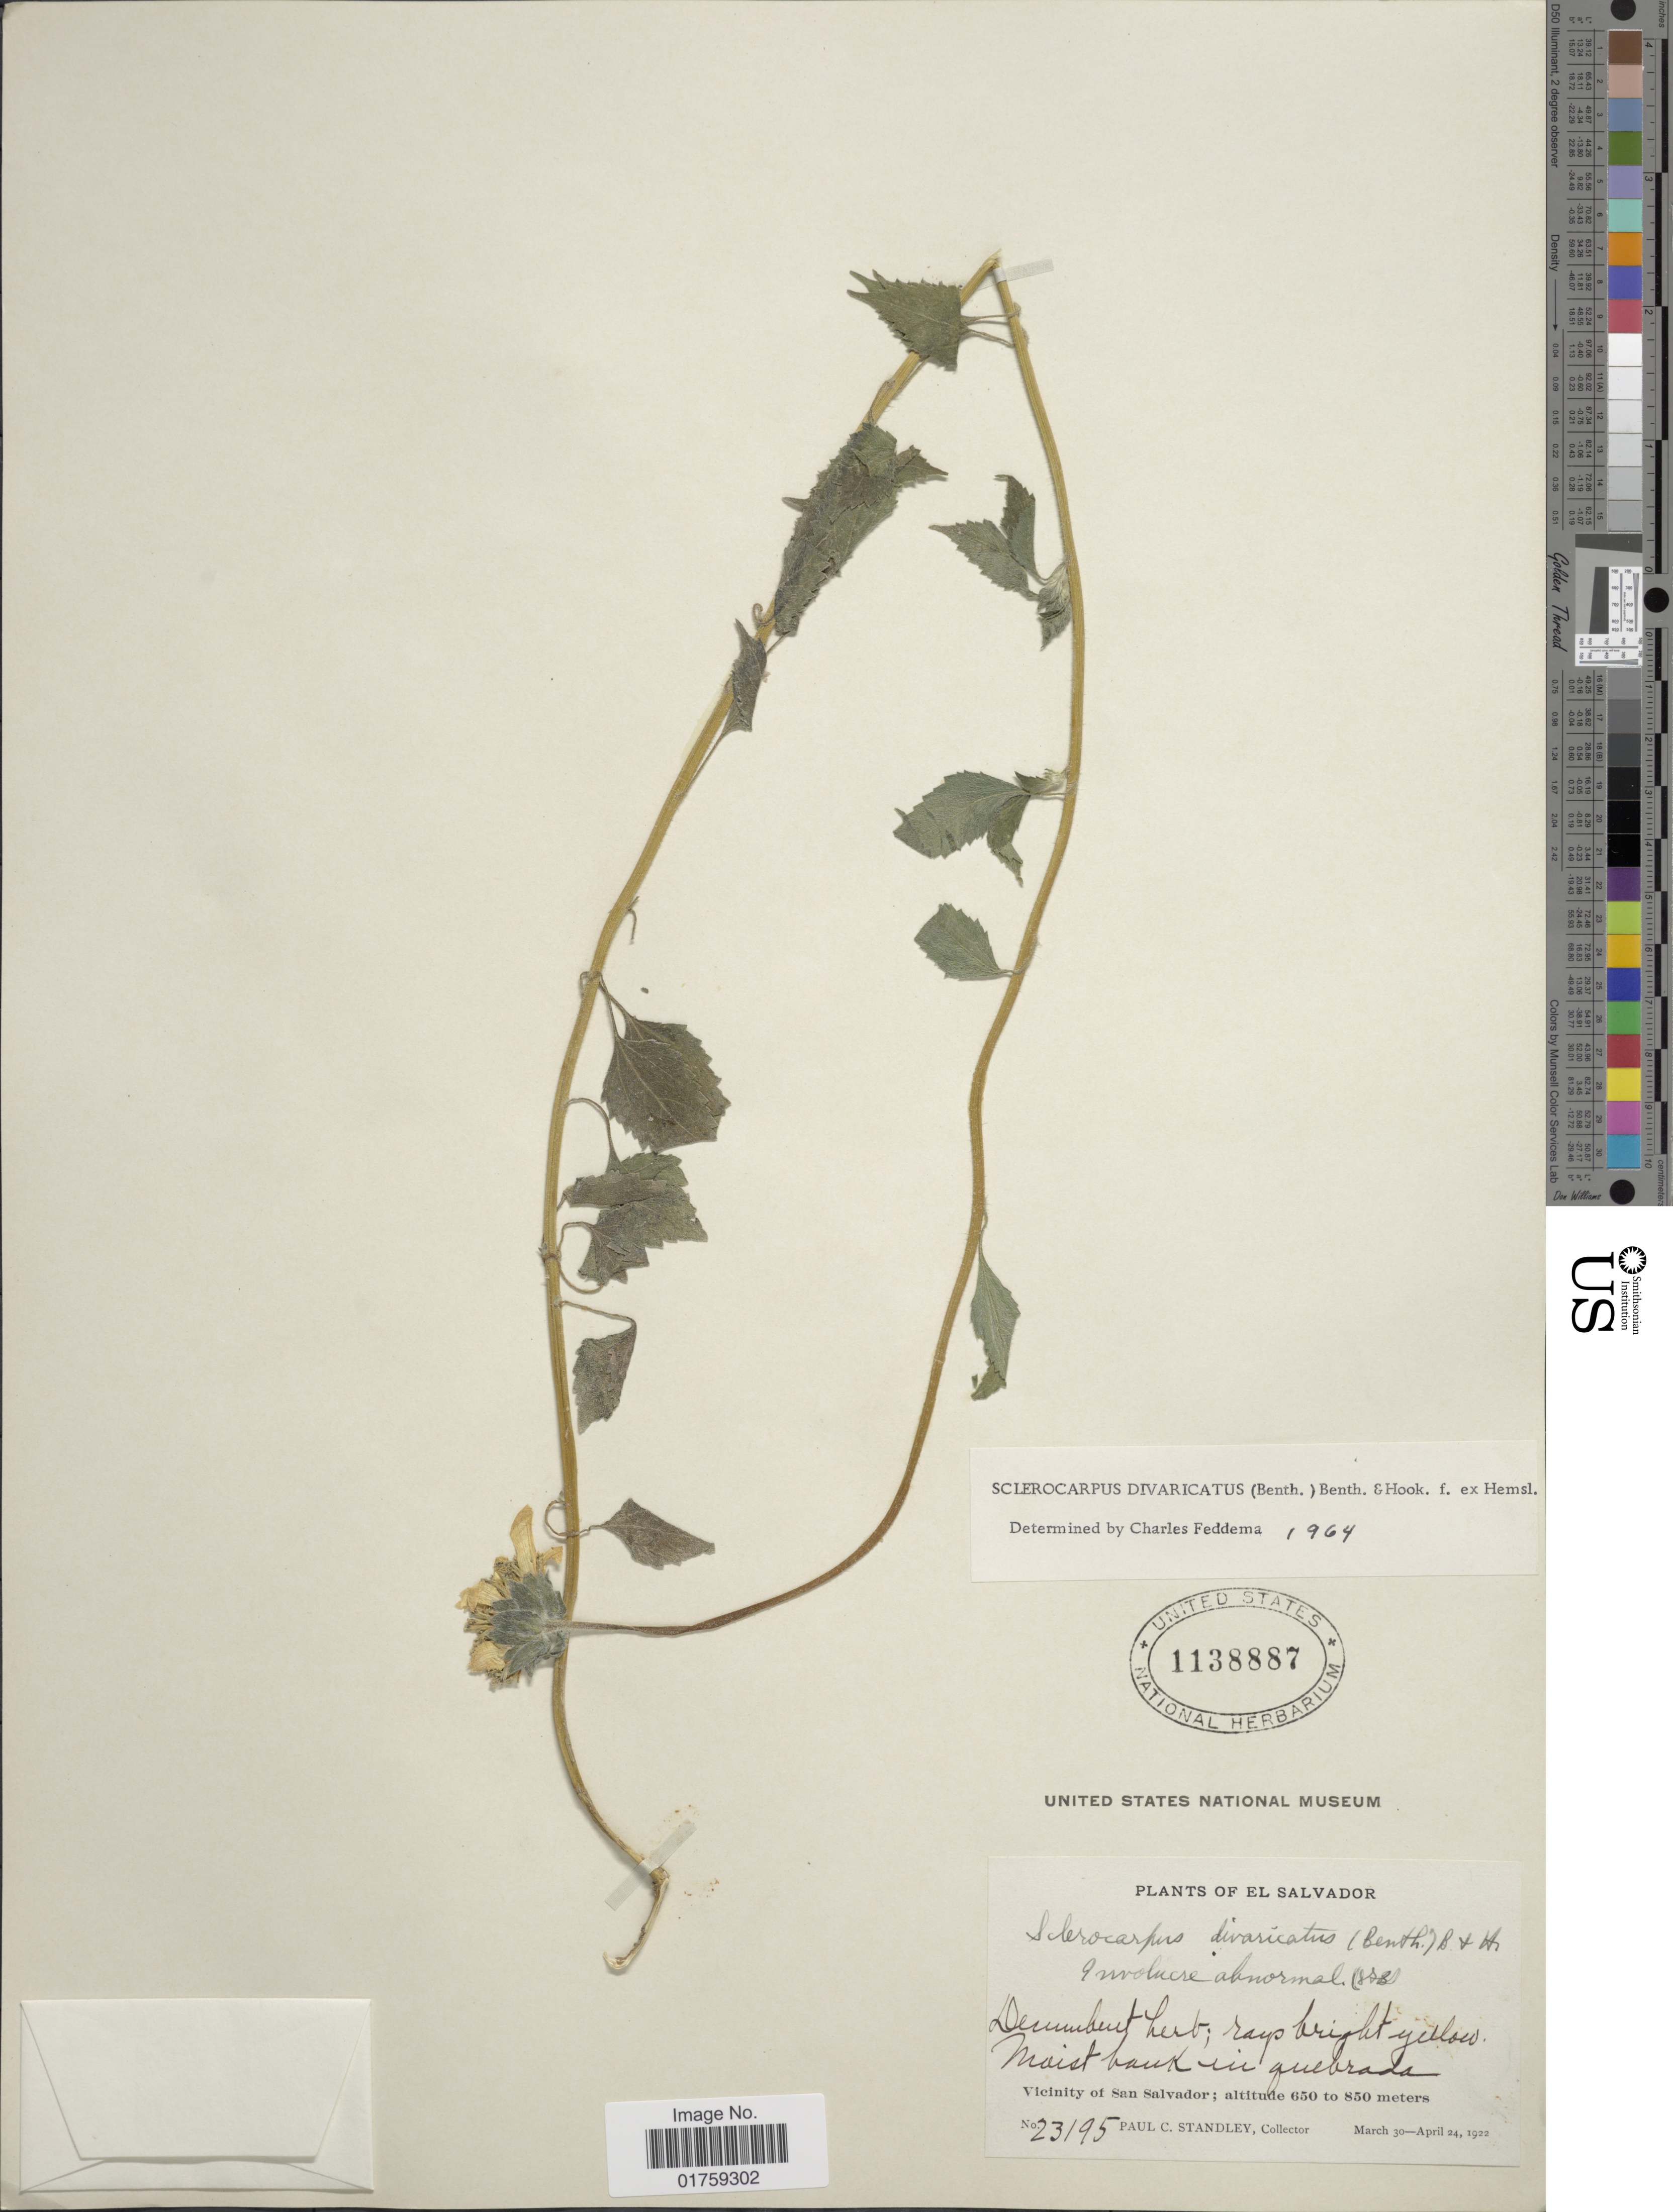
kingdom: Plantae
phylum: Tracheophyta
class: Magnoliopsida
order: Asterales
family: Asteraceae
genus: Sclerocarpus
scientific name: Sclerocarpus divaricatus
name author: (Benth.) Benth. & Hook. f. ex Hemsl.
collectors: P. C. Standley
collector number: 23195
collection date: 1922-03-30/1922-04-24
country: El Salvador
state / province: San Salvador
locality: Vicinity of San Salvador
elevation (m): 650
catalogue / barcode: US 1138887